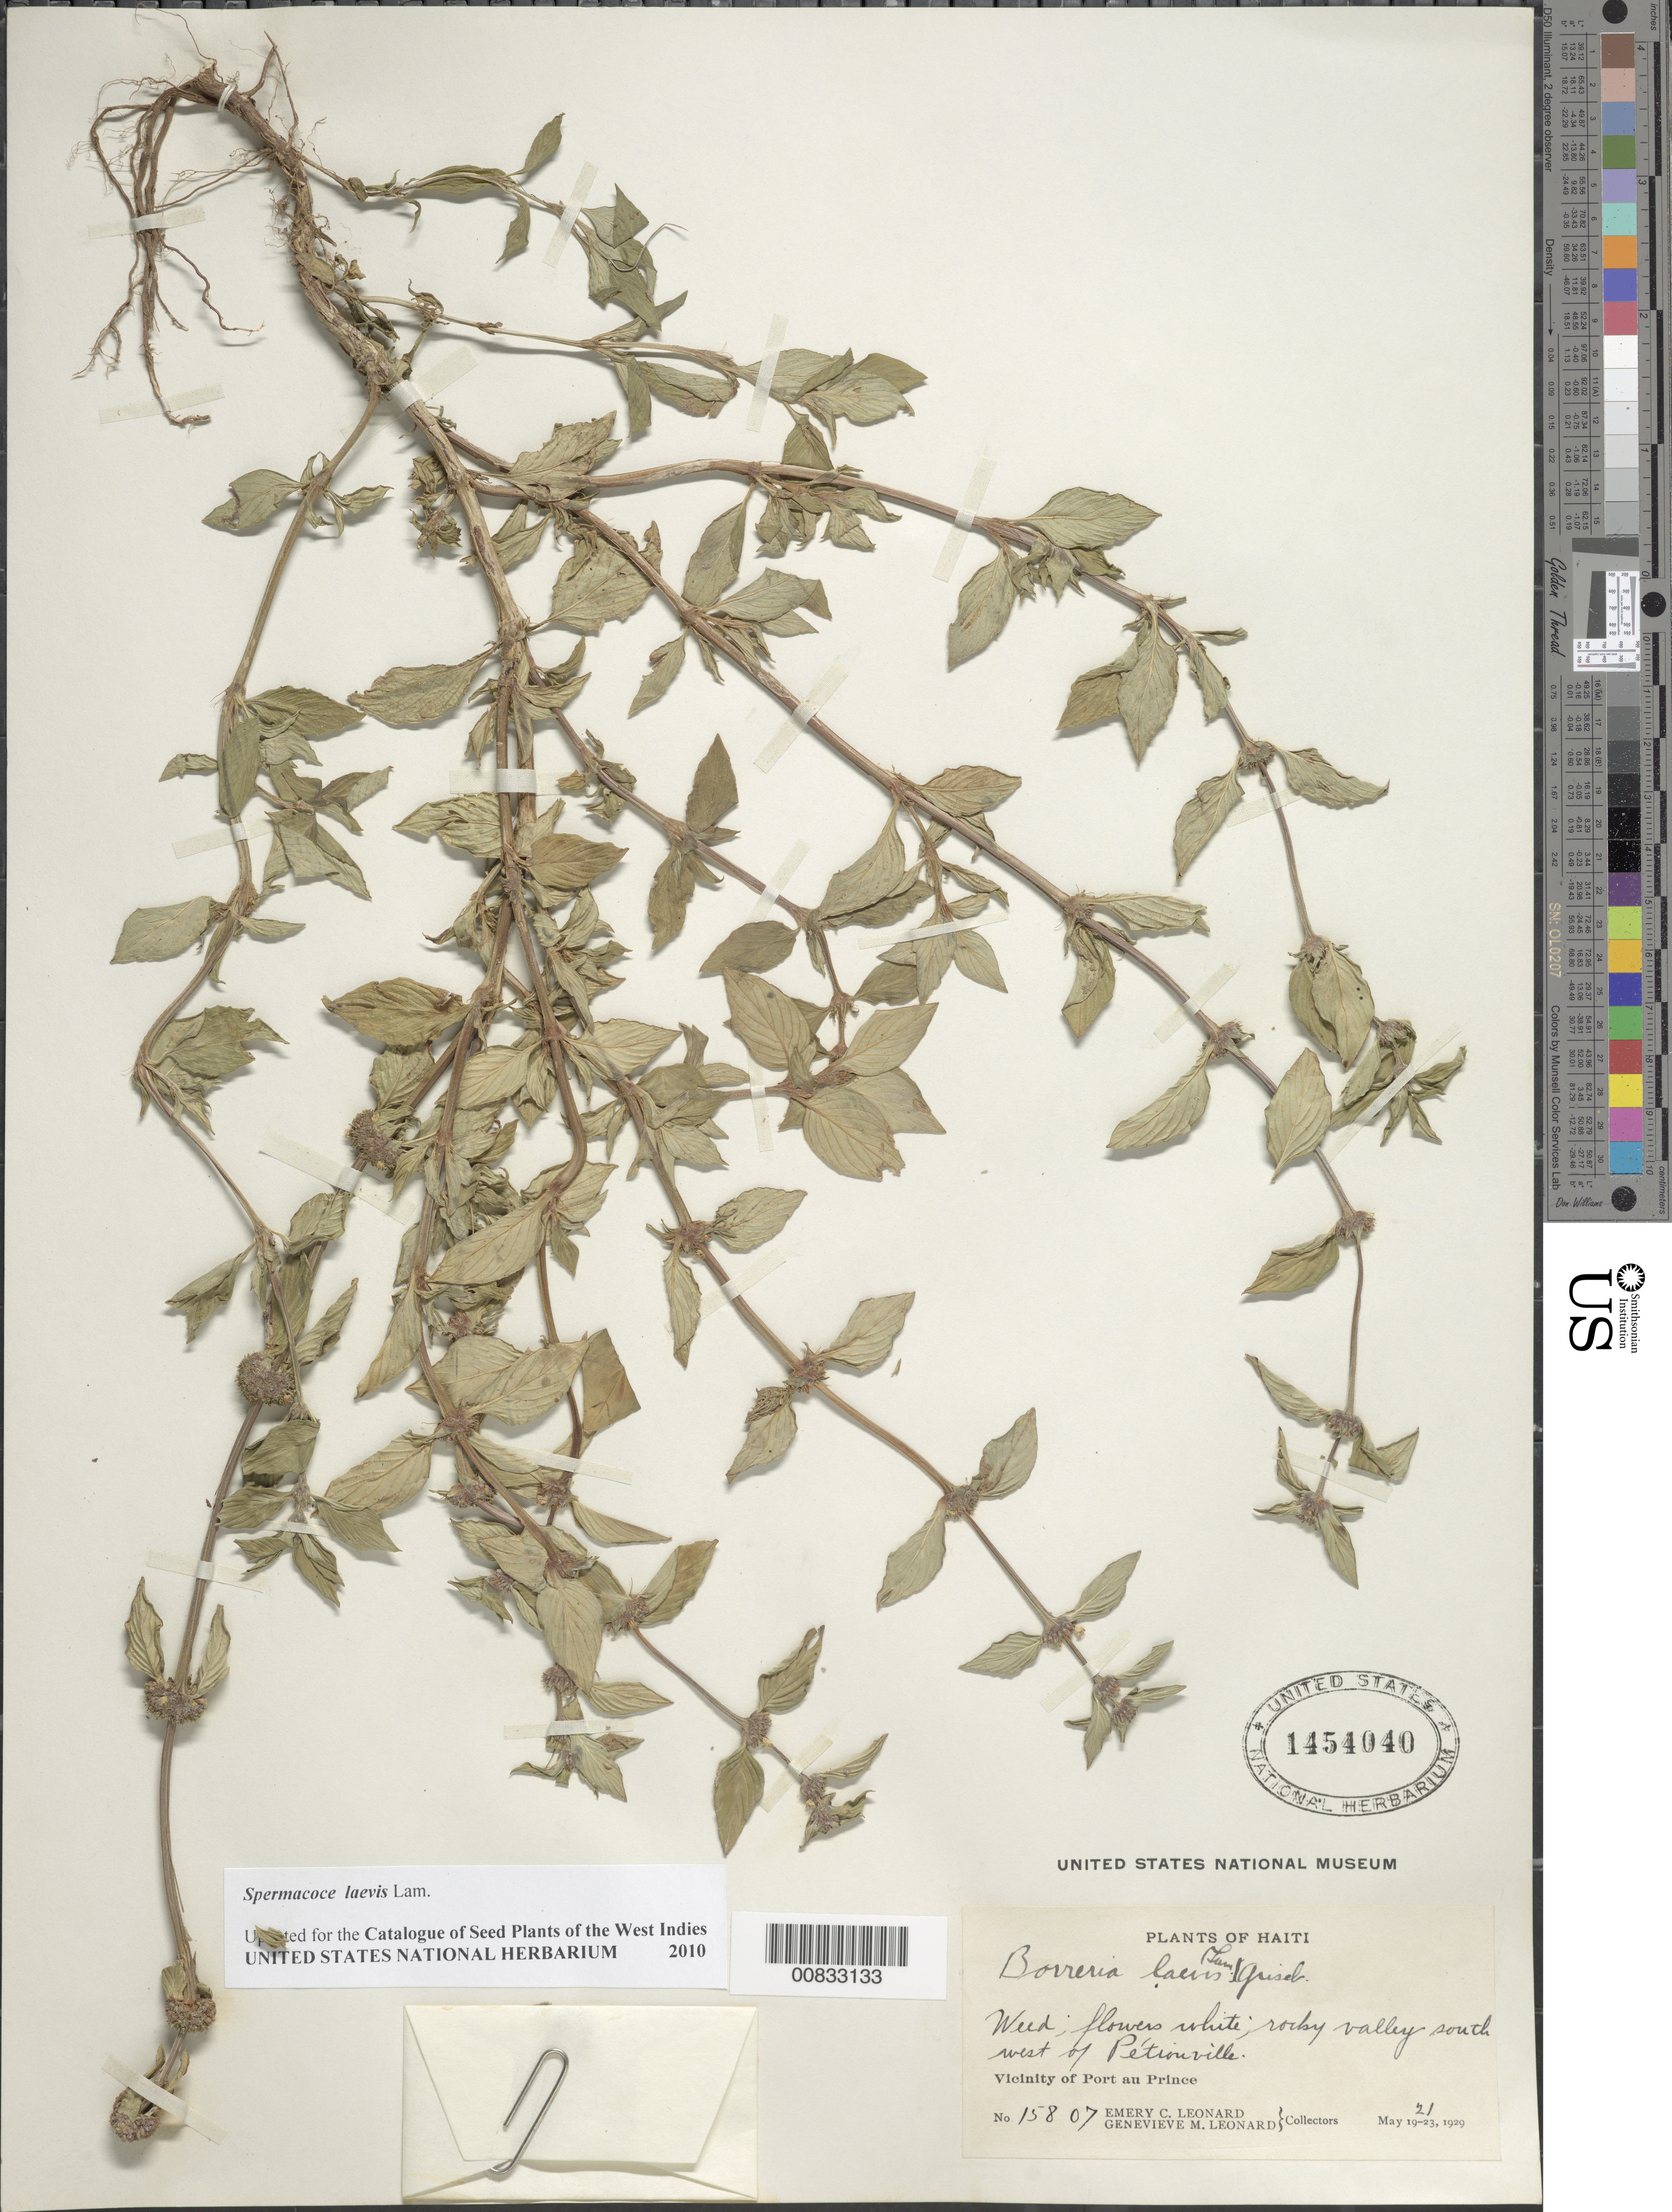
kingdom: Plantae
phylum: Tracheophyta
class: Magnoliopsida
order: Gentianales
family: Rubiaceae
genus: Spermacoce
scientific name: Spermacoce laevis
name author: Lam.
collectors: E. C. Leonard & G. M. Leonard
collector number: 15807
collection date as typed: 21 May 1929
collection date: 1929-05-21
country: Haiti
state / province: Ouest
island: Hispaniola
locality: Vicinity of Port-au-Prince, valley SW of Pétionville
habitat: Rocky valley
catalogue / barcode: US 1454040